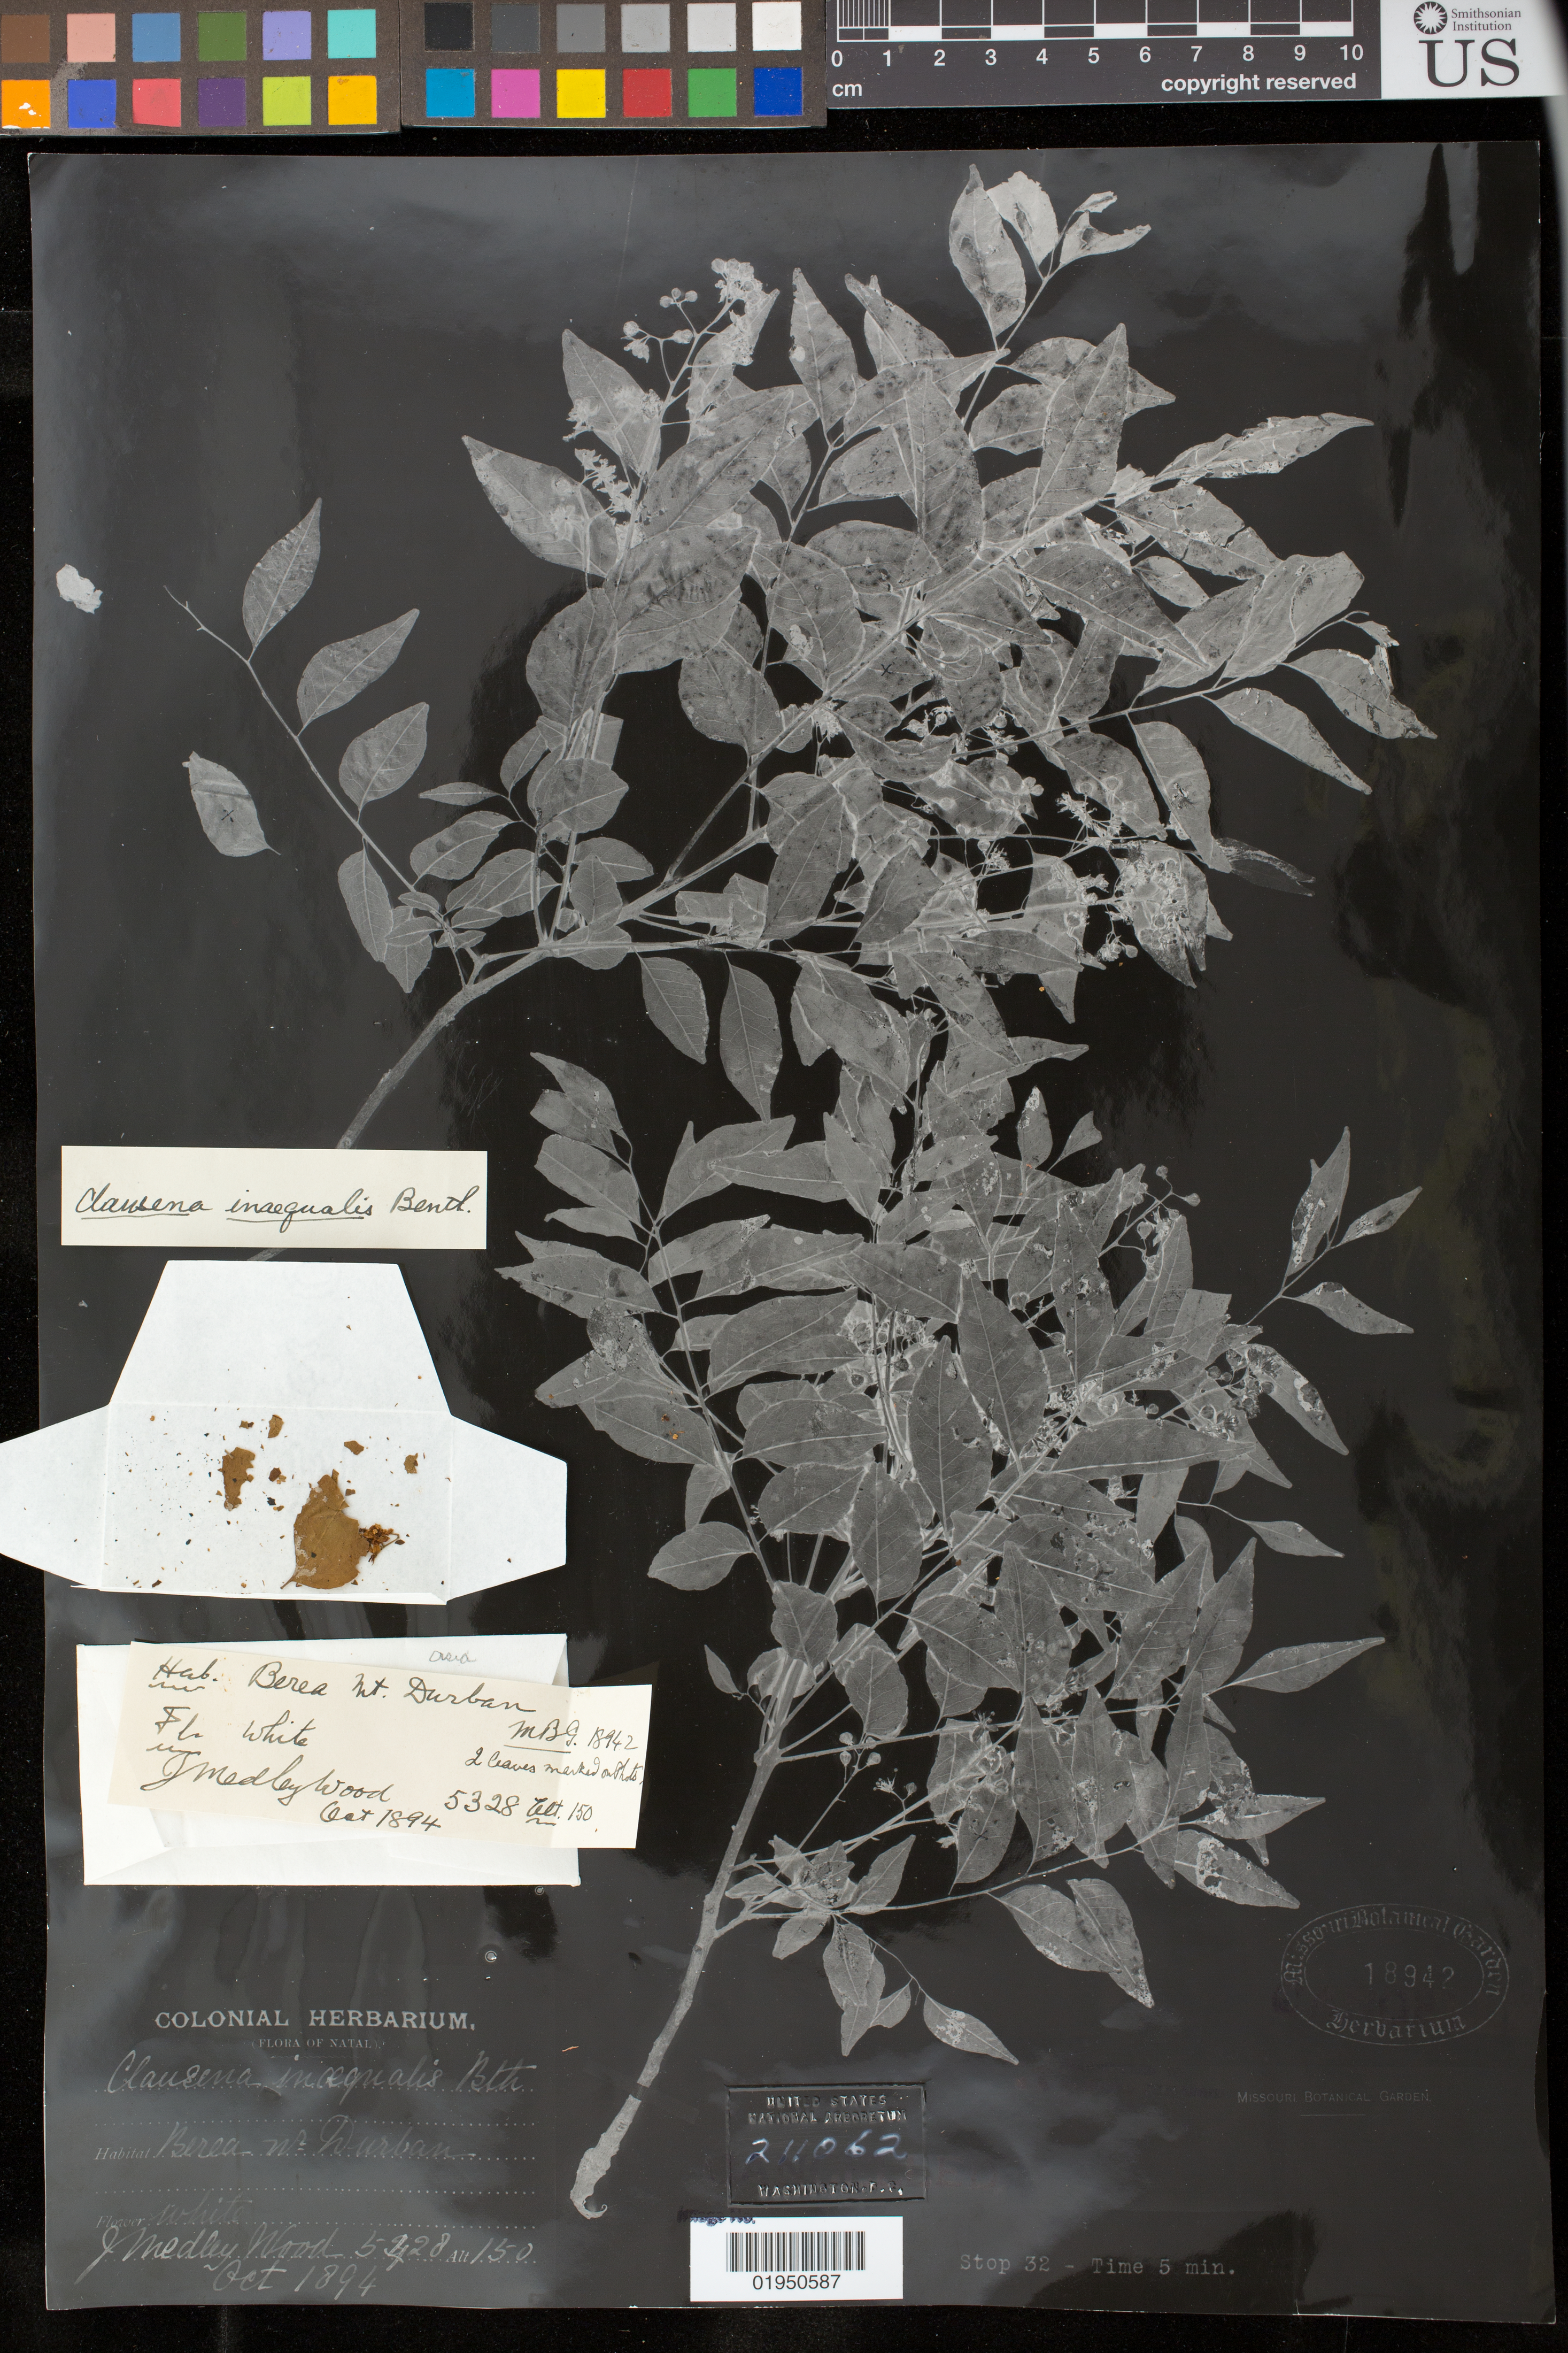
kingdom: Plantae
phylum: Tracheophyta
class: Magnoliopsida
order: Sapindales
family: Rutaceae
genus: Clausena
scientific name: Clausena inaequalis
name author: (DC.) Benth.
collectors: J. M. Wood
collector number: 5428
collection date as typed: Oct 1894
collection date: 1894-10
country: South Africa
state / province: KwaZulu-Natal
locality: Berea, Durban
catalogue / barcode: US 2335467